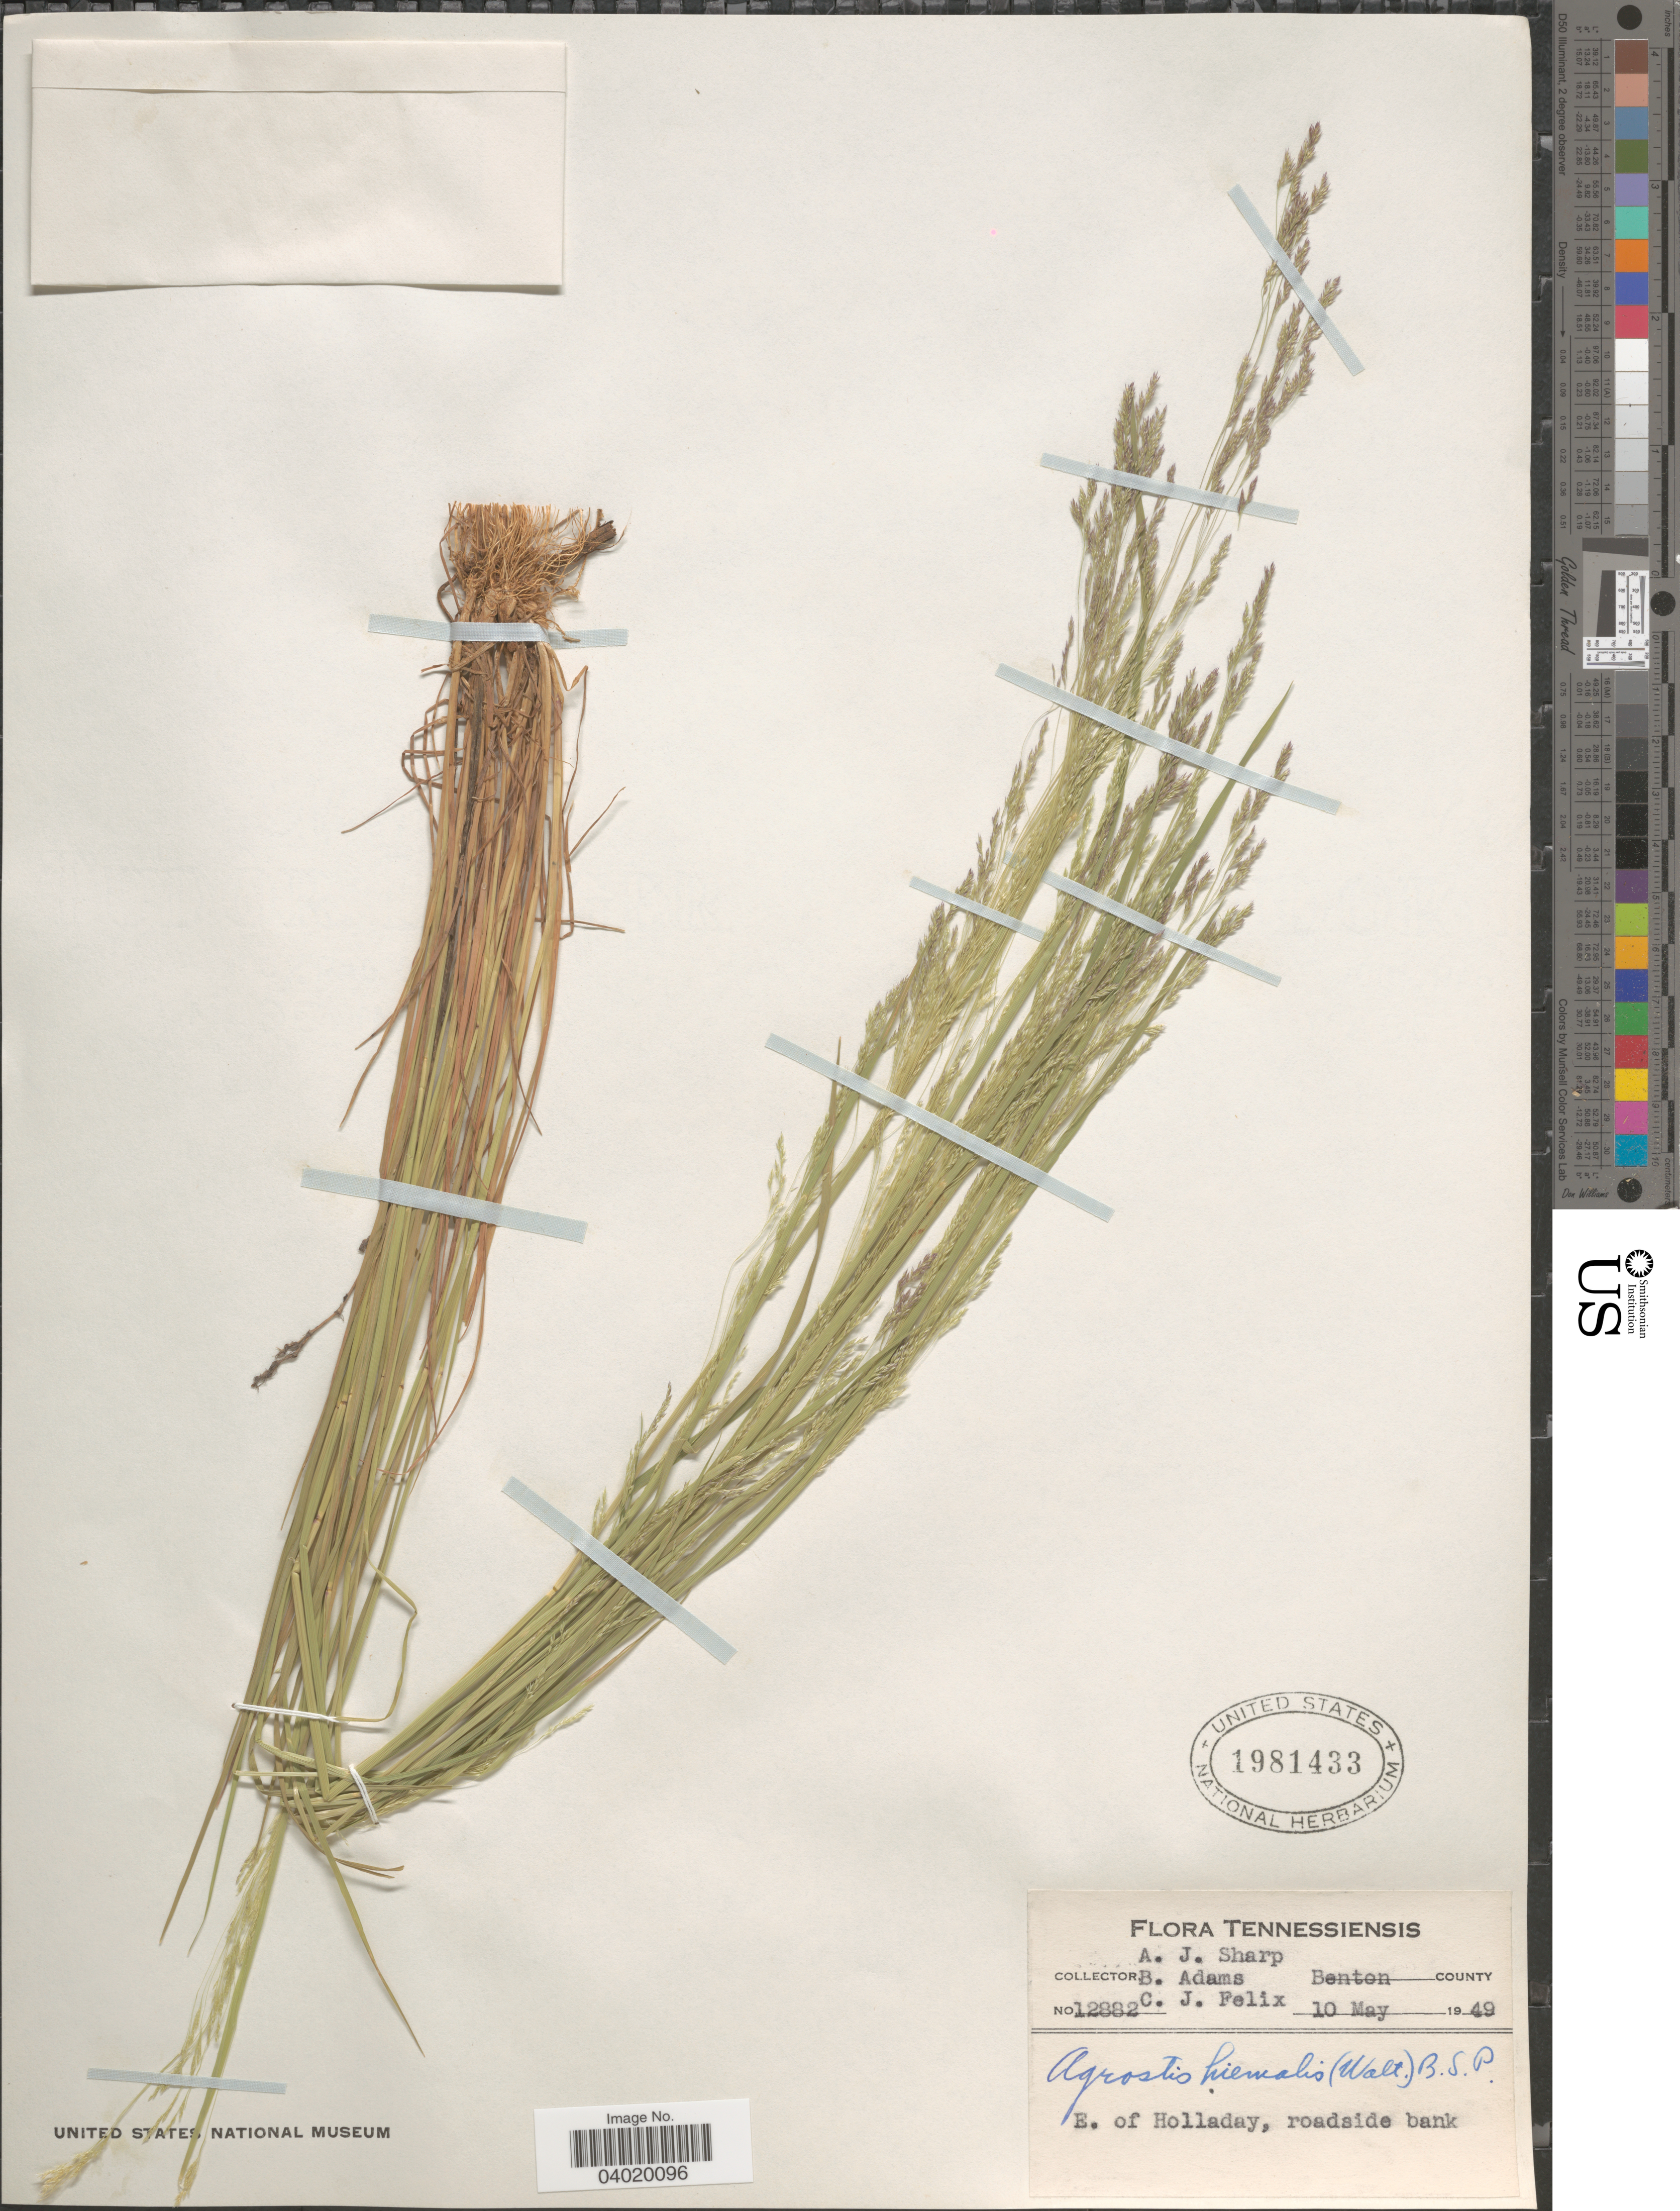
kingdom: Plantae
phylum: Tracheophyta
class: Liliopsida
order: Poales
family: Poaceae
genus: Agrostis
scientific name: Agrostis hyemalis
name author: (Walter) Britton et al.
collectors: A. J. Sharp, B. Adams & C. Felix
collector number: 12882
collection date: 1949-05-10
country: United States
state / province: Tennessee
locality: Benton County. E. of Holladay, roadside bank.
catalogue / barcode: US 1981433